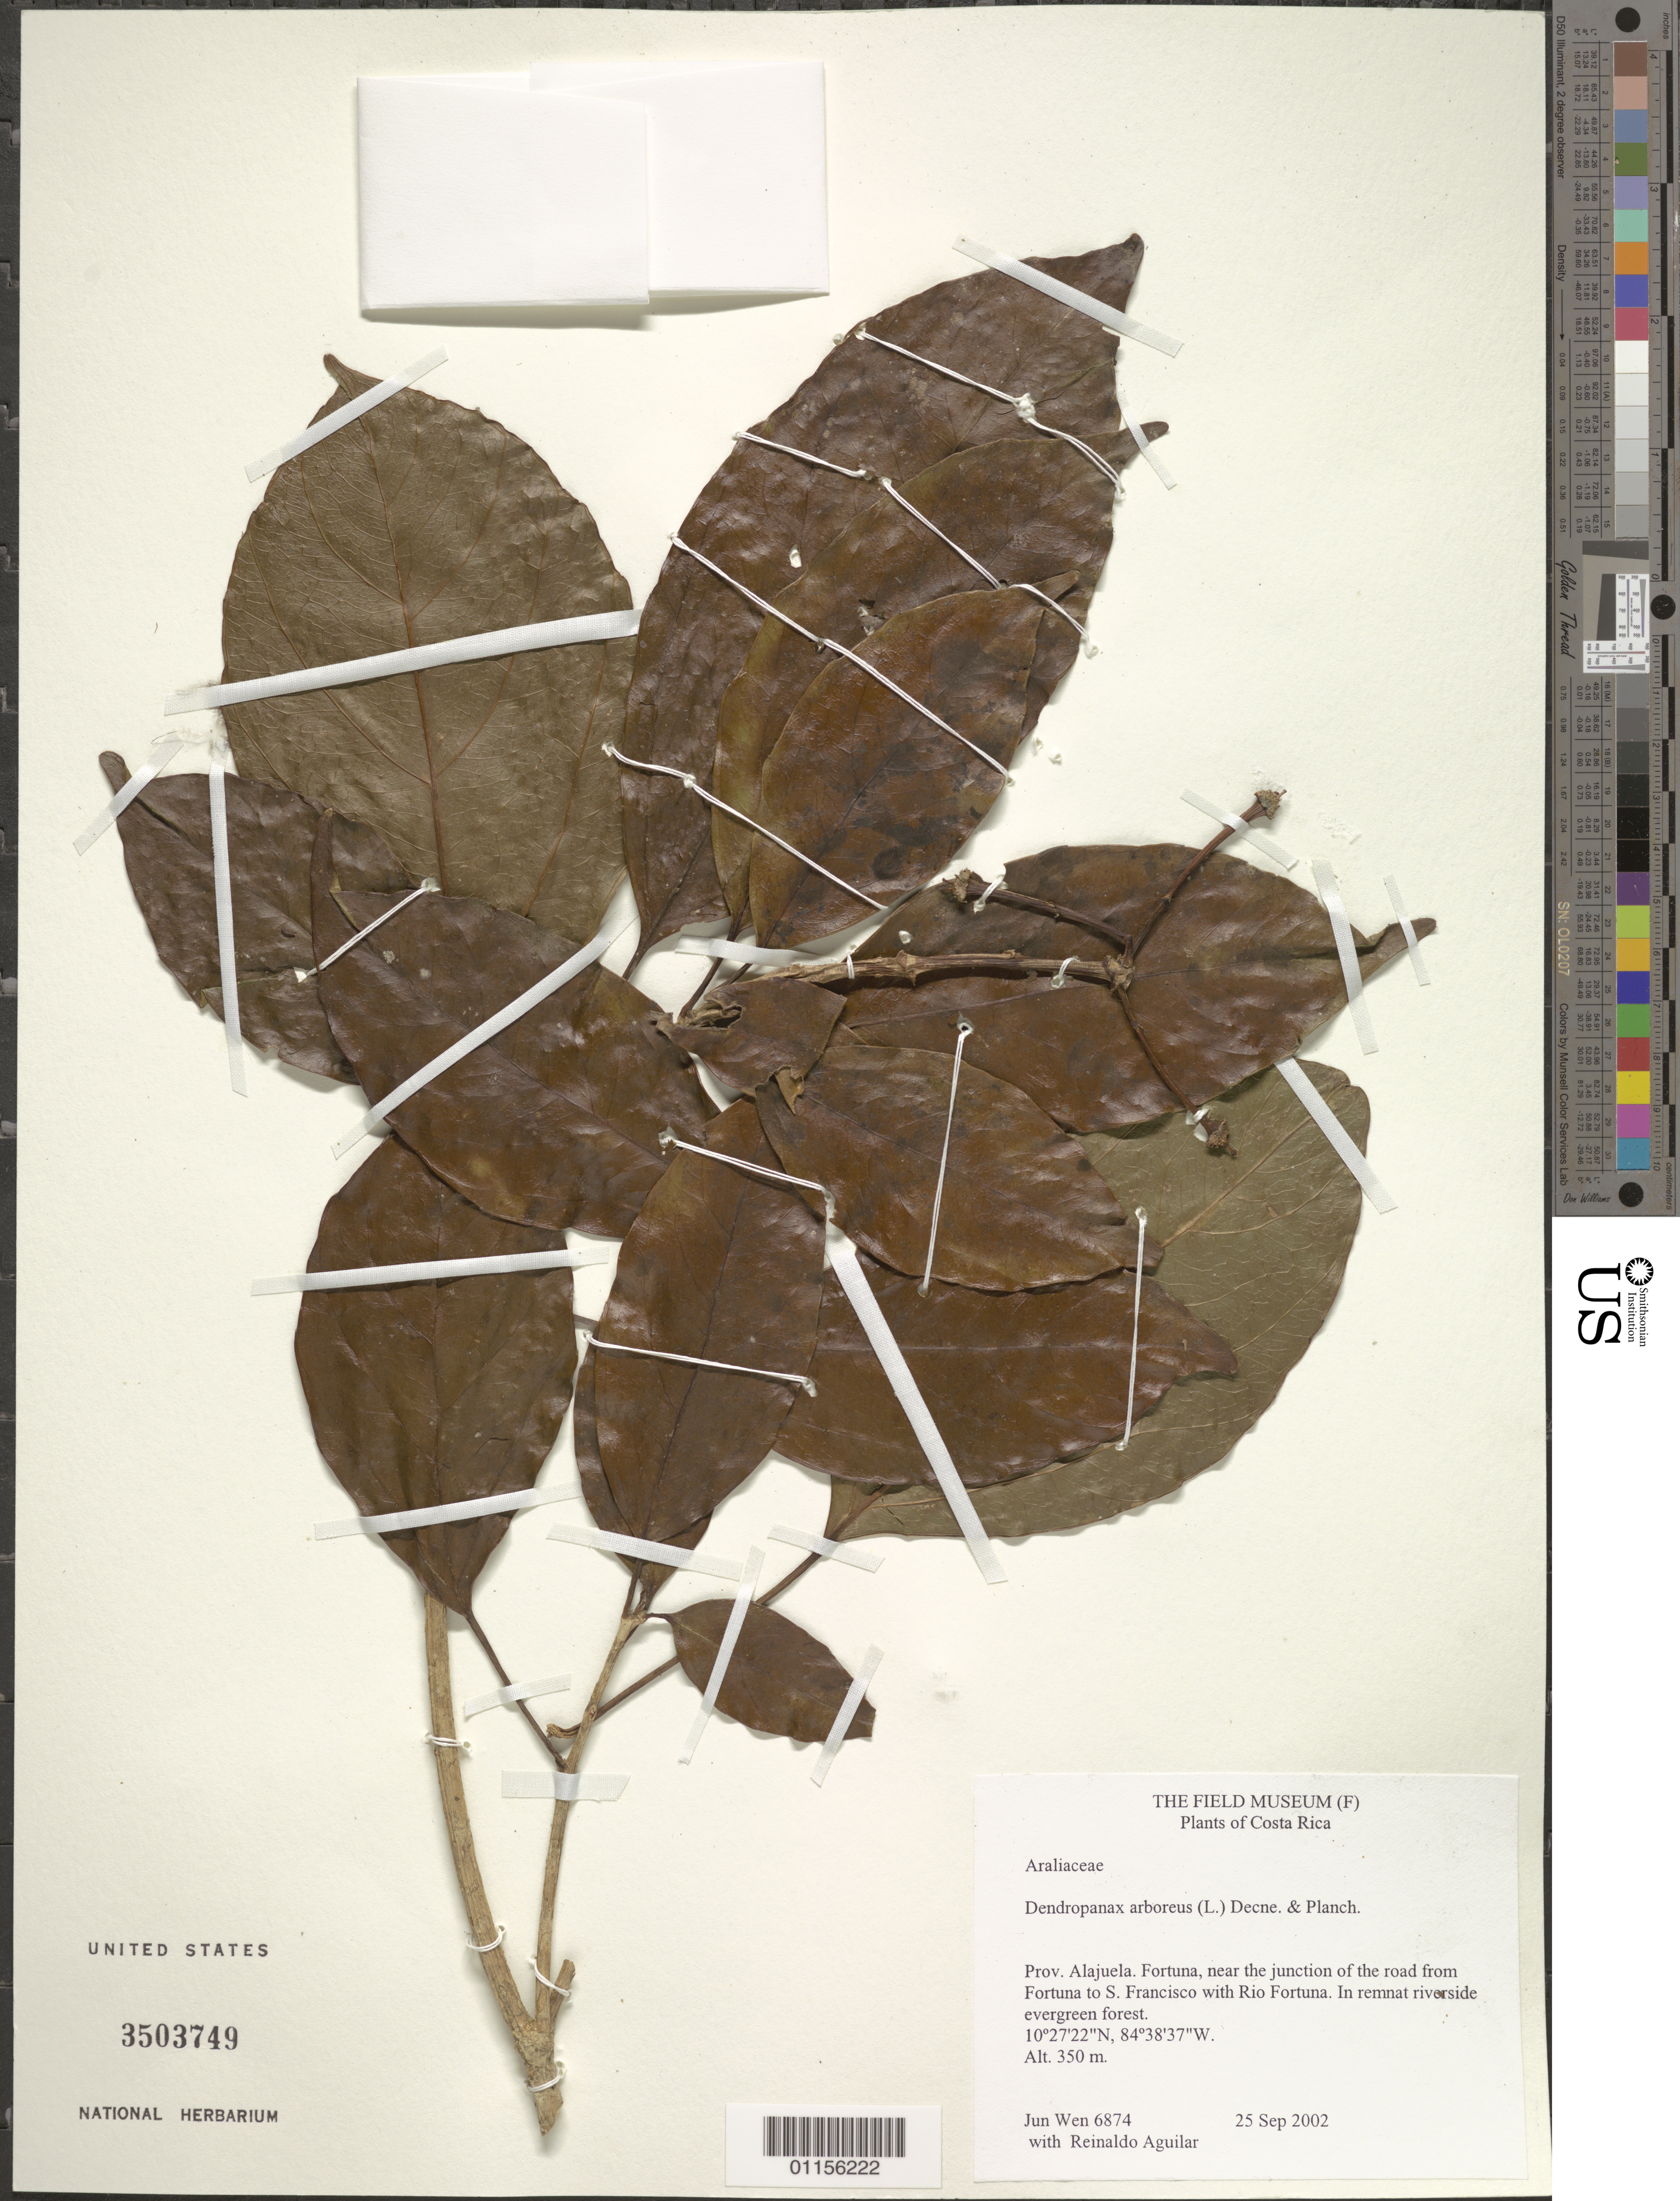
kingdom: Plantae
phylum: Tracheophyta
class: Magnoliopsida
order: Apiales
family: Araliaceae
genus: Dendropanax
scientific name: Dendropanax arboreus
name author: (L.) Decne. & Planch.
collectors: J. Wen & R. Aguilar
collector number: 6874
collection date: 2002-09-25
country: Costa Rica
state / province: Alajuela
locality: Fortuna, near the junction of the road from Fortuna to S Francisco with Rio Fortuna.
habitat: In remnat riverside evergreen forest.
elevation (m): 350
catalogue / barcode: US 3503749